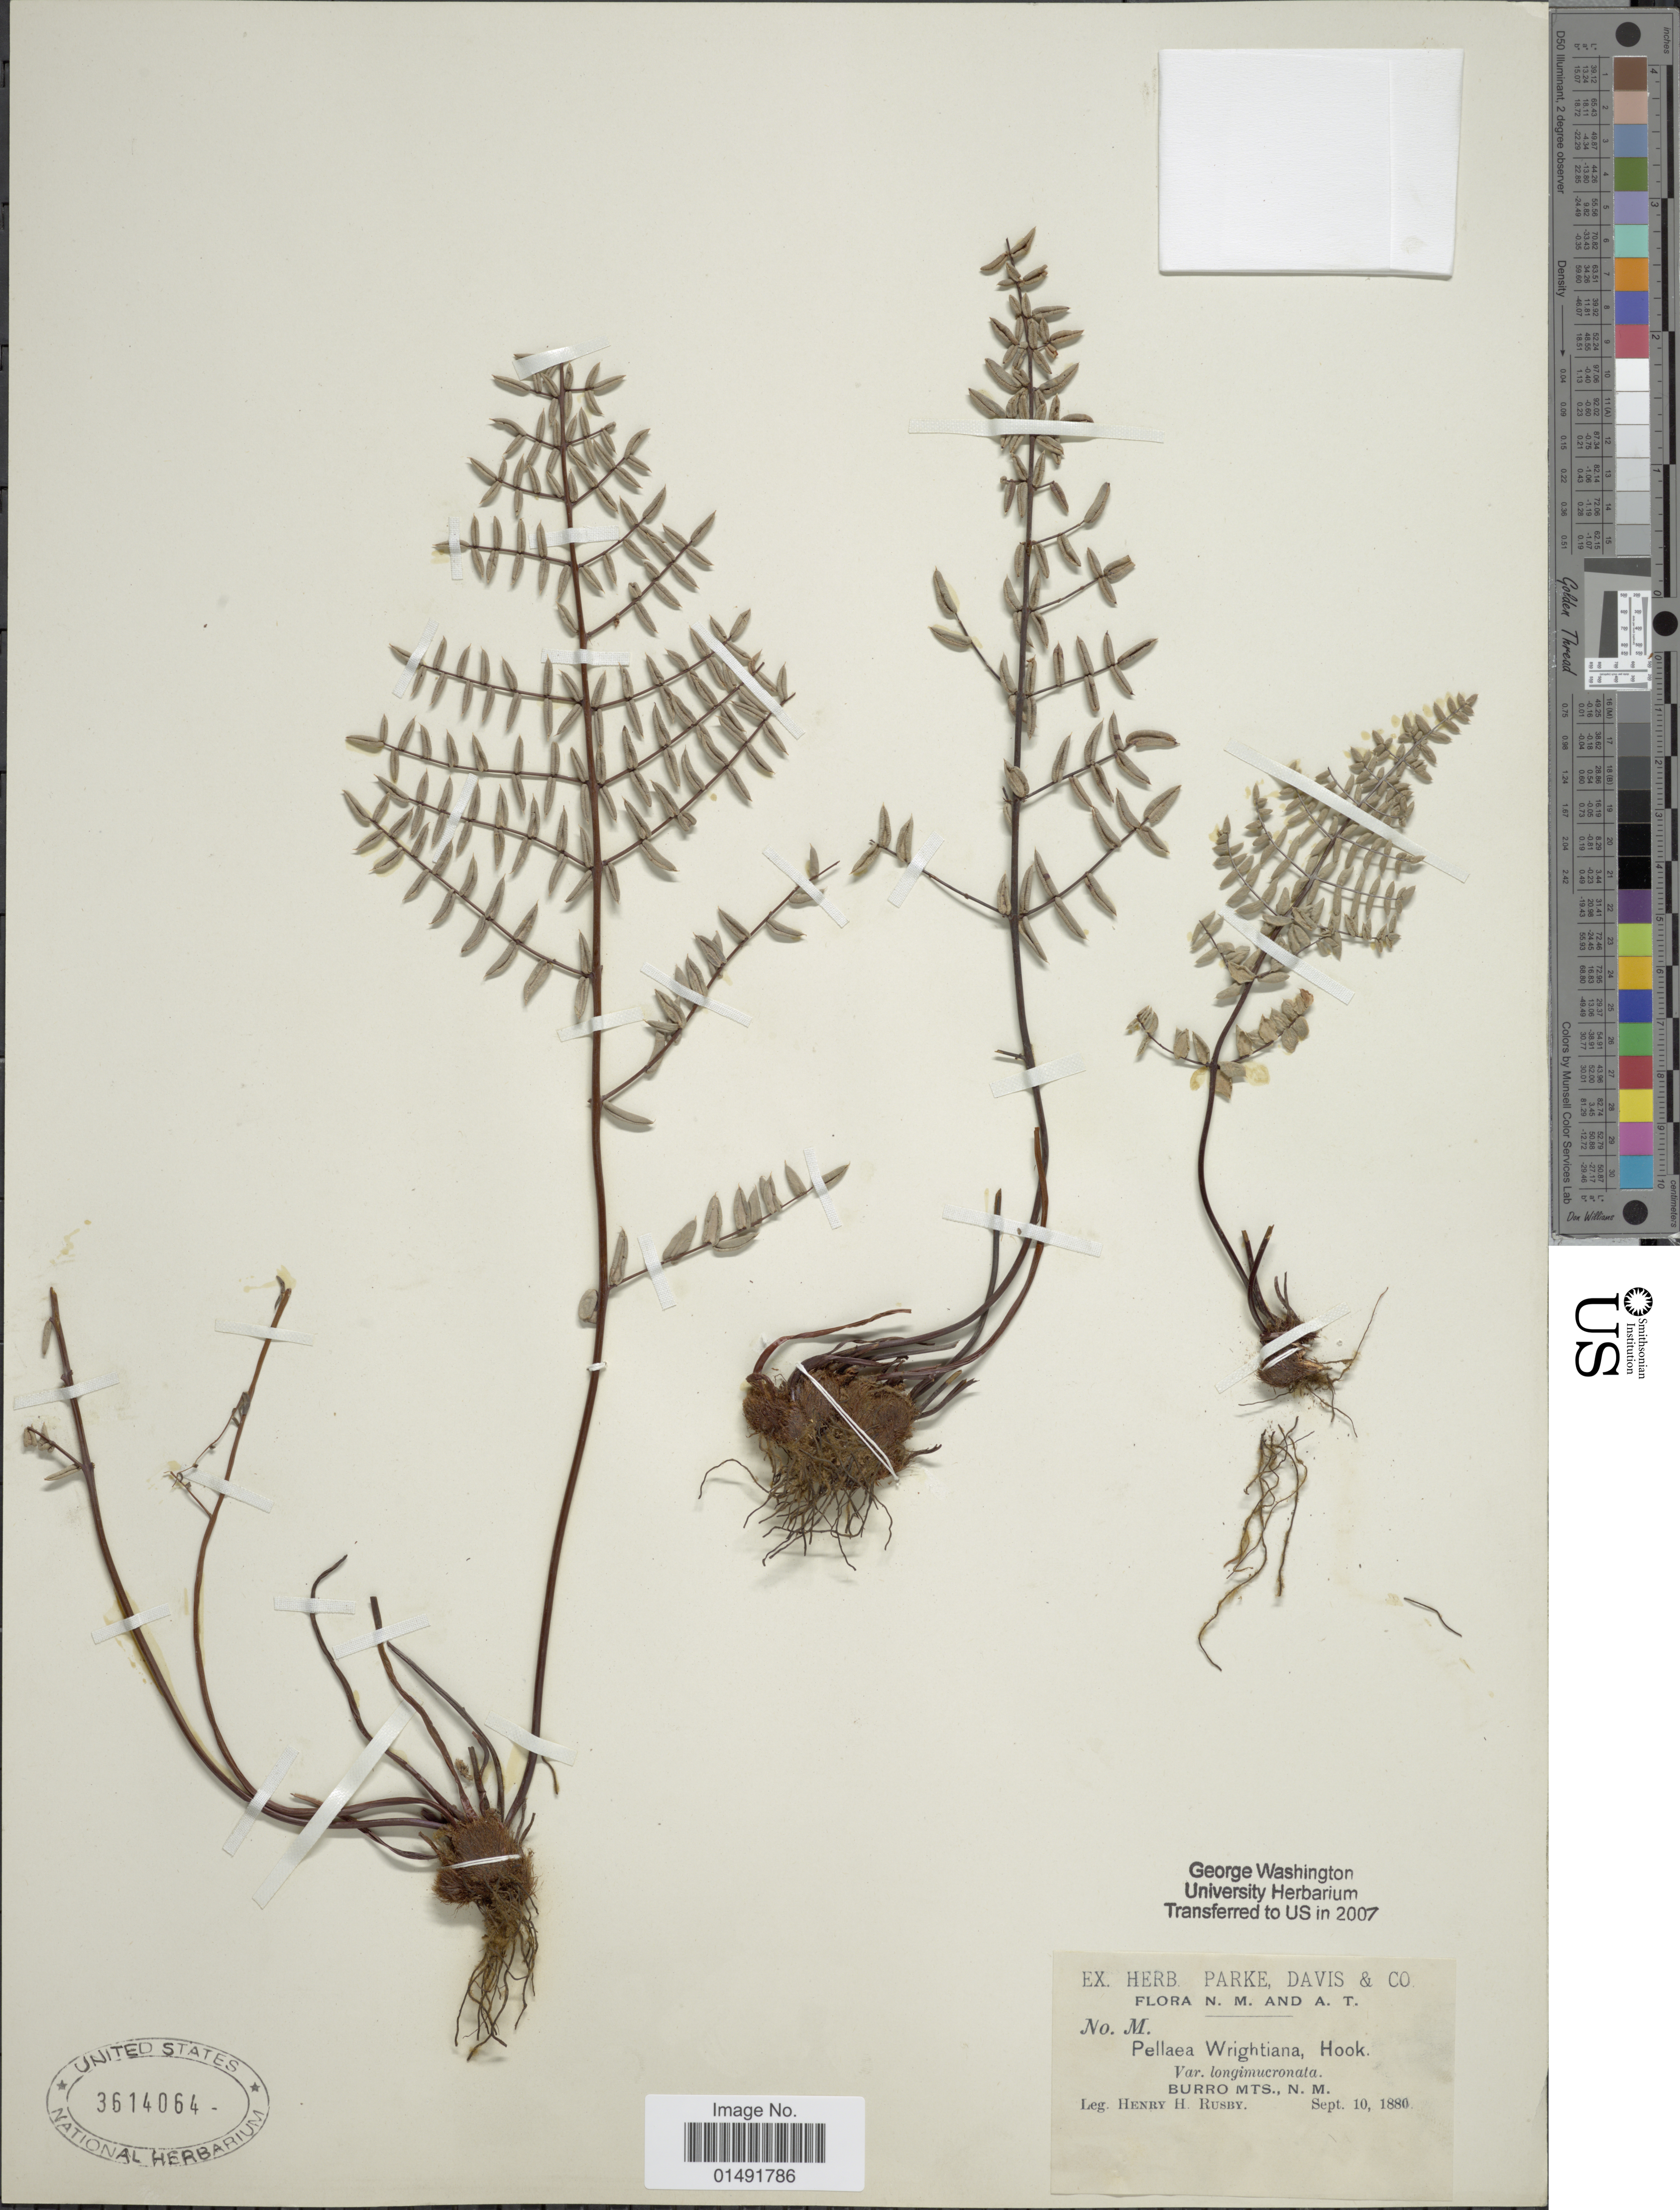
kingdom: Plantae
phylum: Tracheophyta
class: Polypodiopsida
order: Polypodiales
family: Pteridaceae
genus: Pellaea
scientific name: Pellaea wrightiana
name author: Hook.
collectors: H. H. Rusby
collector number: M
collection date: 1880-09-10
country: United States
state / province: New Mexico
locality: A.T. Burro Mts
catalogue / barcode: US 3614064